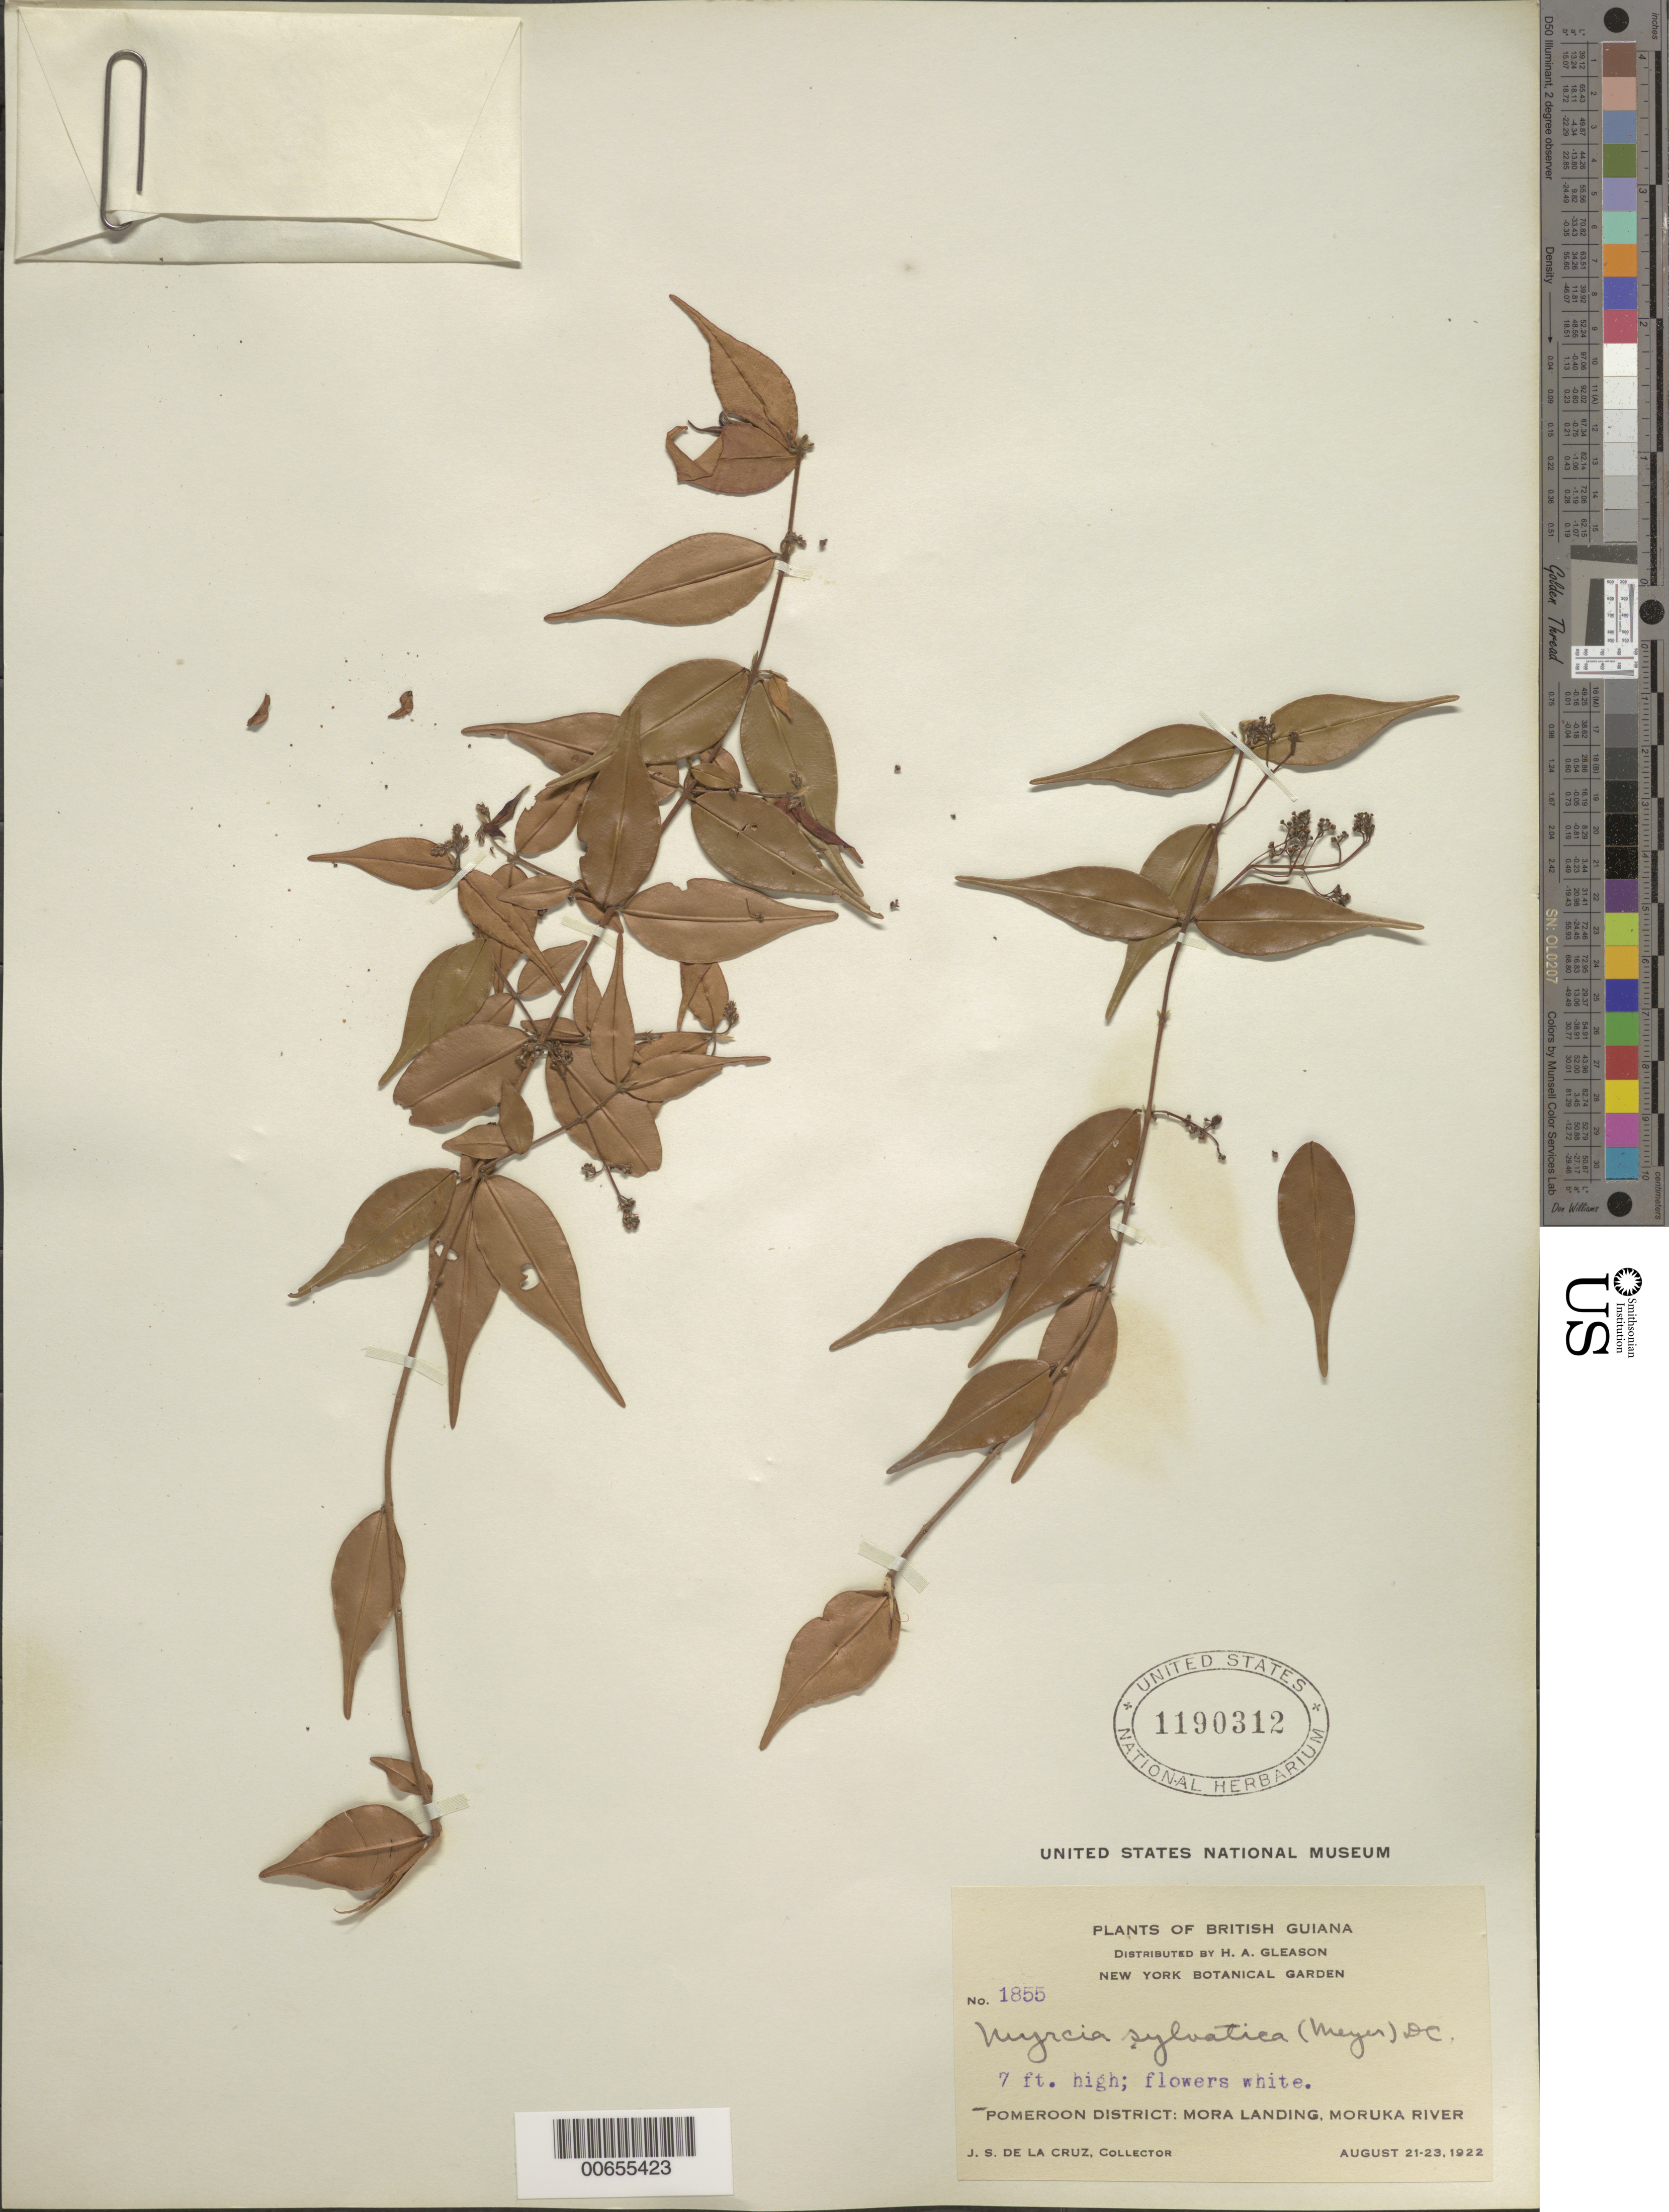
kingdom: Plantae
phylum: Tracheophyta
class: Magnoliopsida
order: Myrtales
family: Myrtaceae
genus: Myrcia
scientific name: Myrcia sylvatica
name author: (G. Mey.) DC.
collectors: J. S. de la Cruz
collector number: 1855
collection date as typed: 21-Aug-22 to 23-Aug-22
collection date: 1922-08-21/1922-08-23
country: Guyana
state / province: Barima-Waini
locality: Mora Landing, Moruka R., Pomeroon Dist.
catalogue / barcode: US 1190312